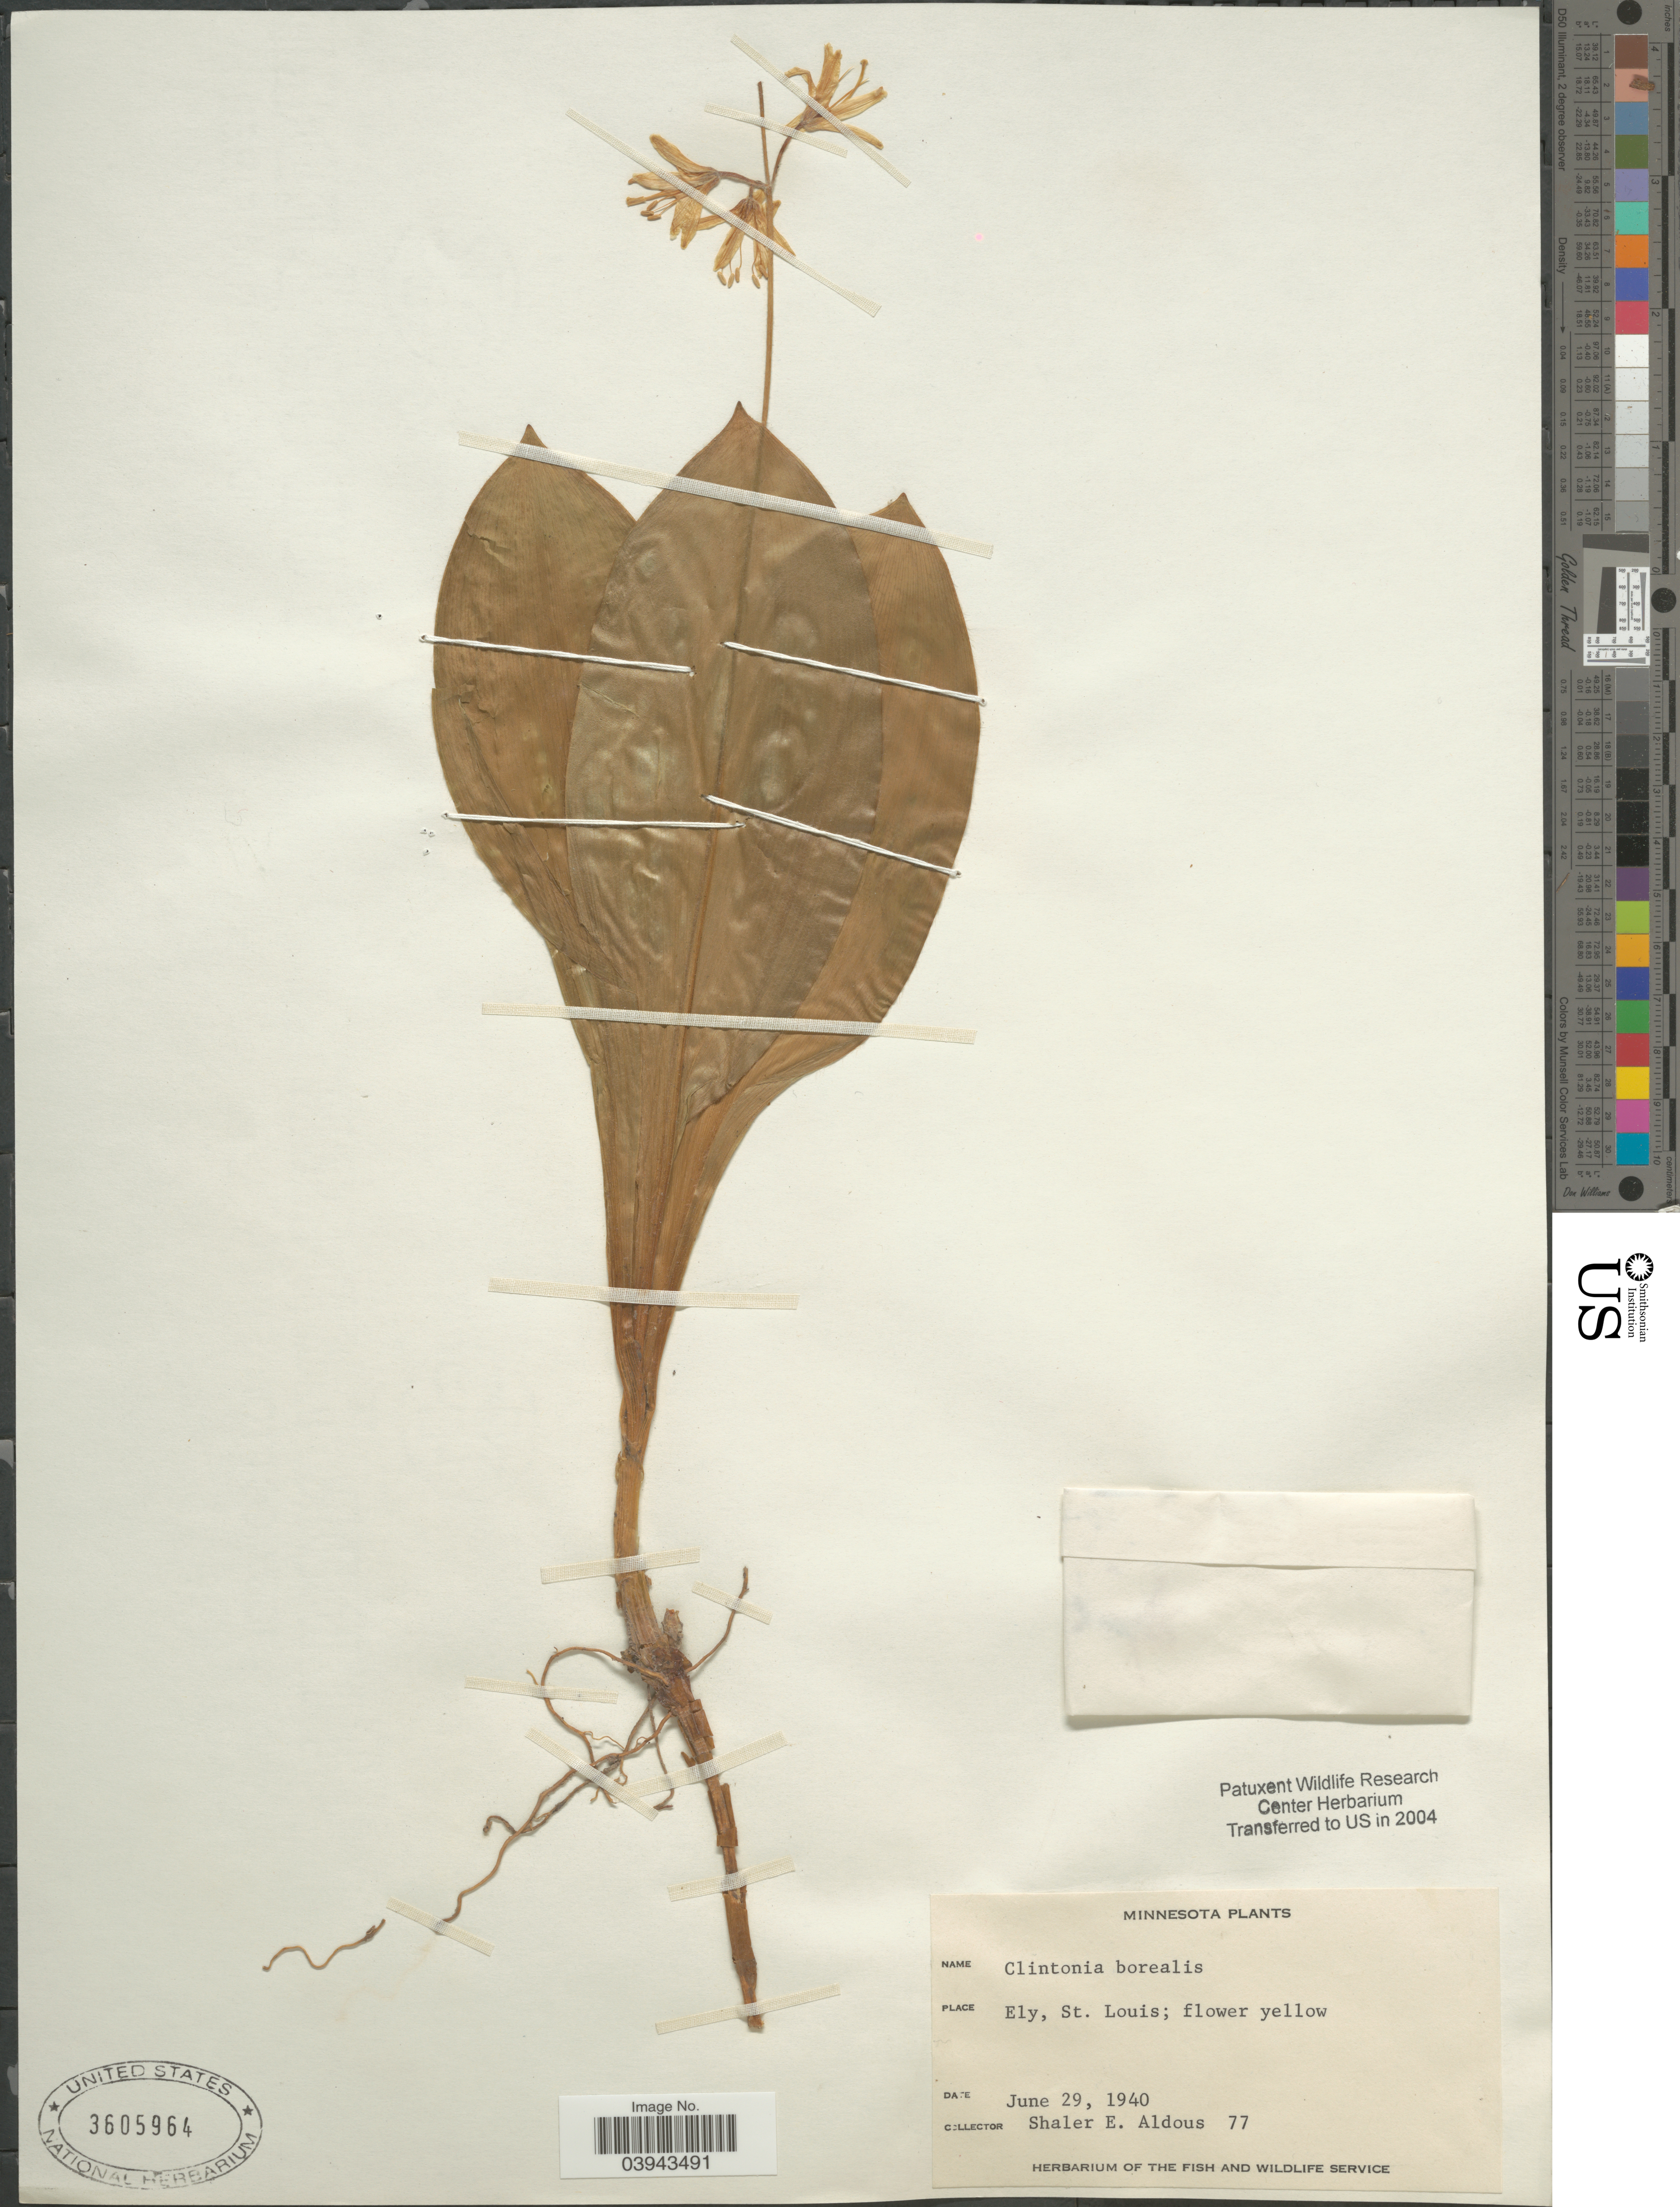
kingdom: Plantae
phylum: Tracheophyta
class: Liliopsida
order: Liliales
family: Liliaceae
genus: Clintonia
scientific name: Clintonia borealis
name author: (Aiton) Raf.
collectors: S. Aldous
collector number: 77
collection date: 1940-06-29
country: United States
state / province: Minnesota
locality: Ely, St. Louis.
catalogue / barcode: US 3605964